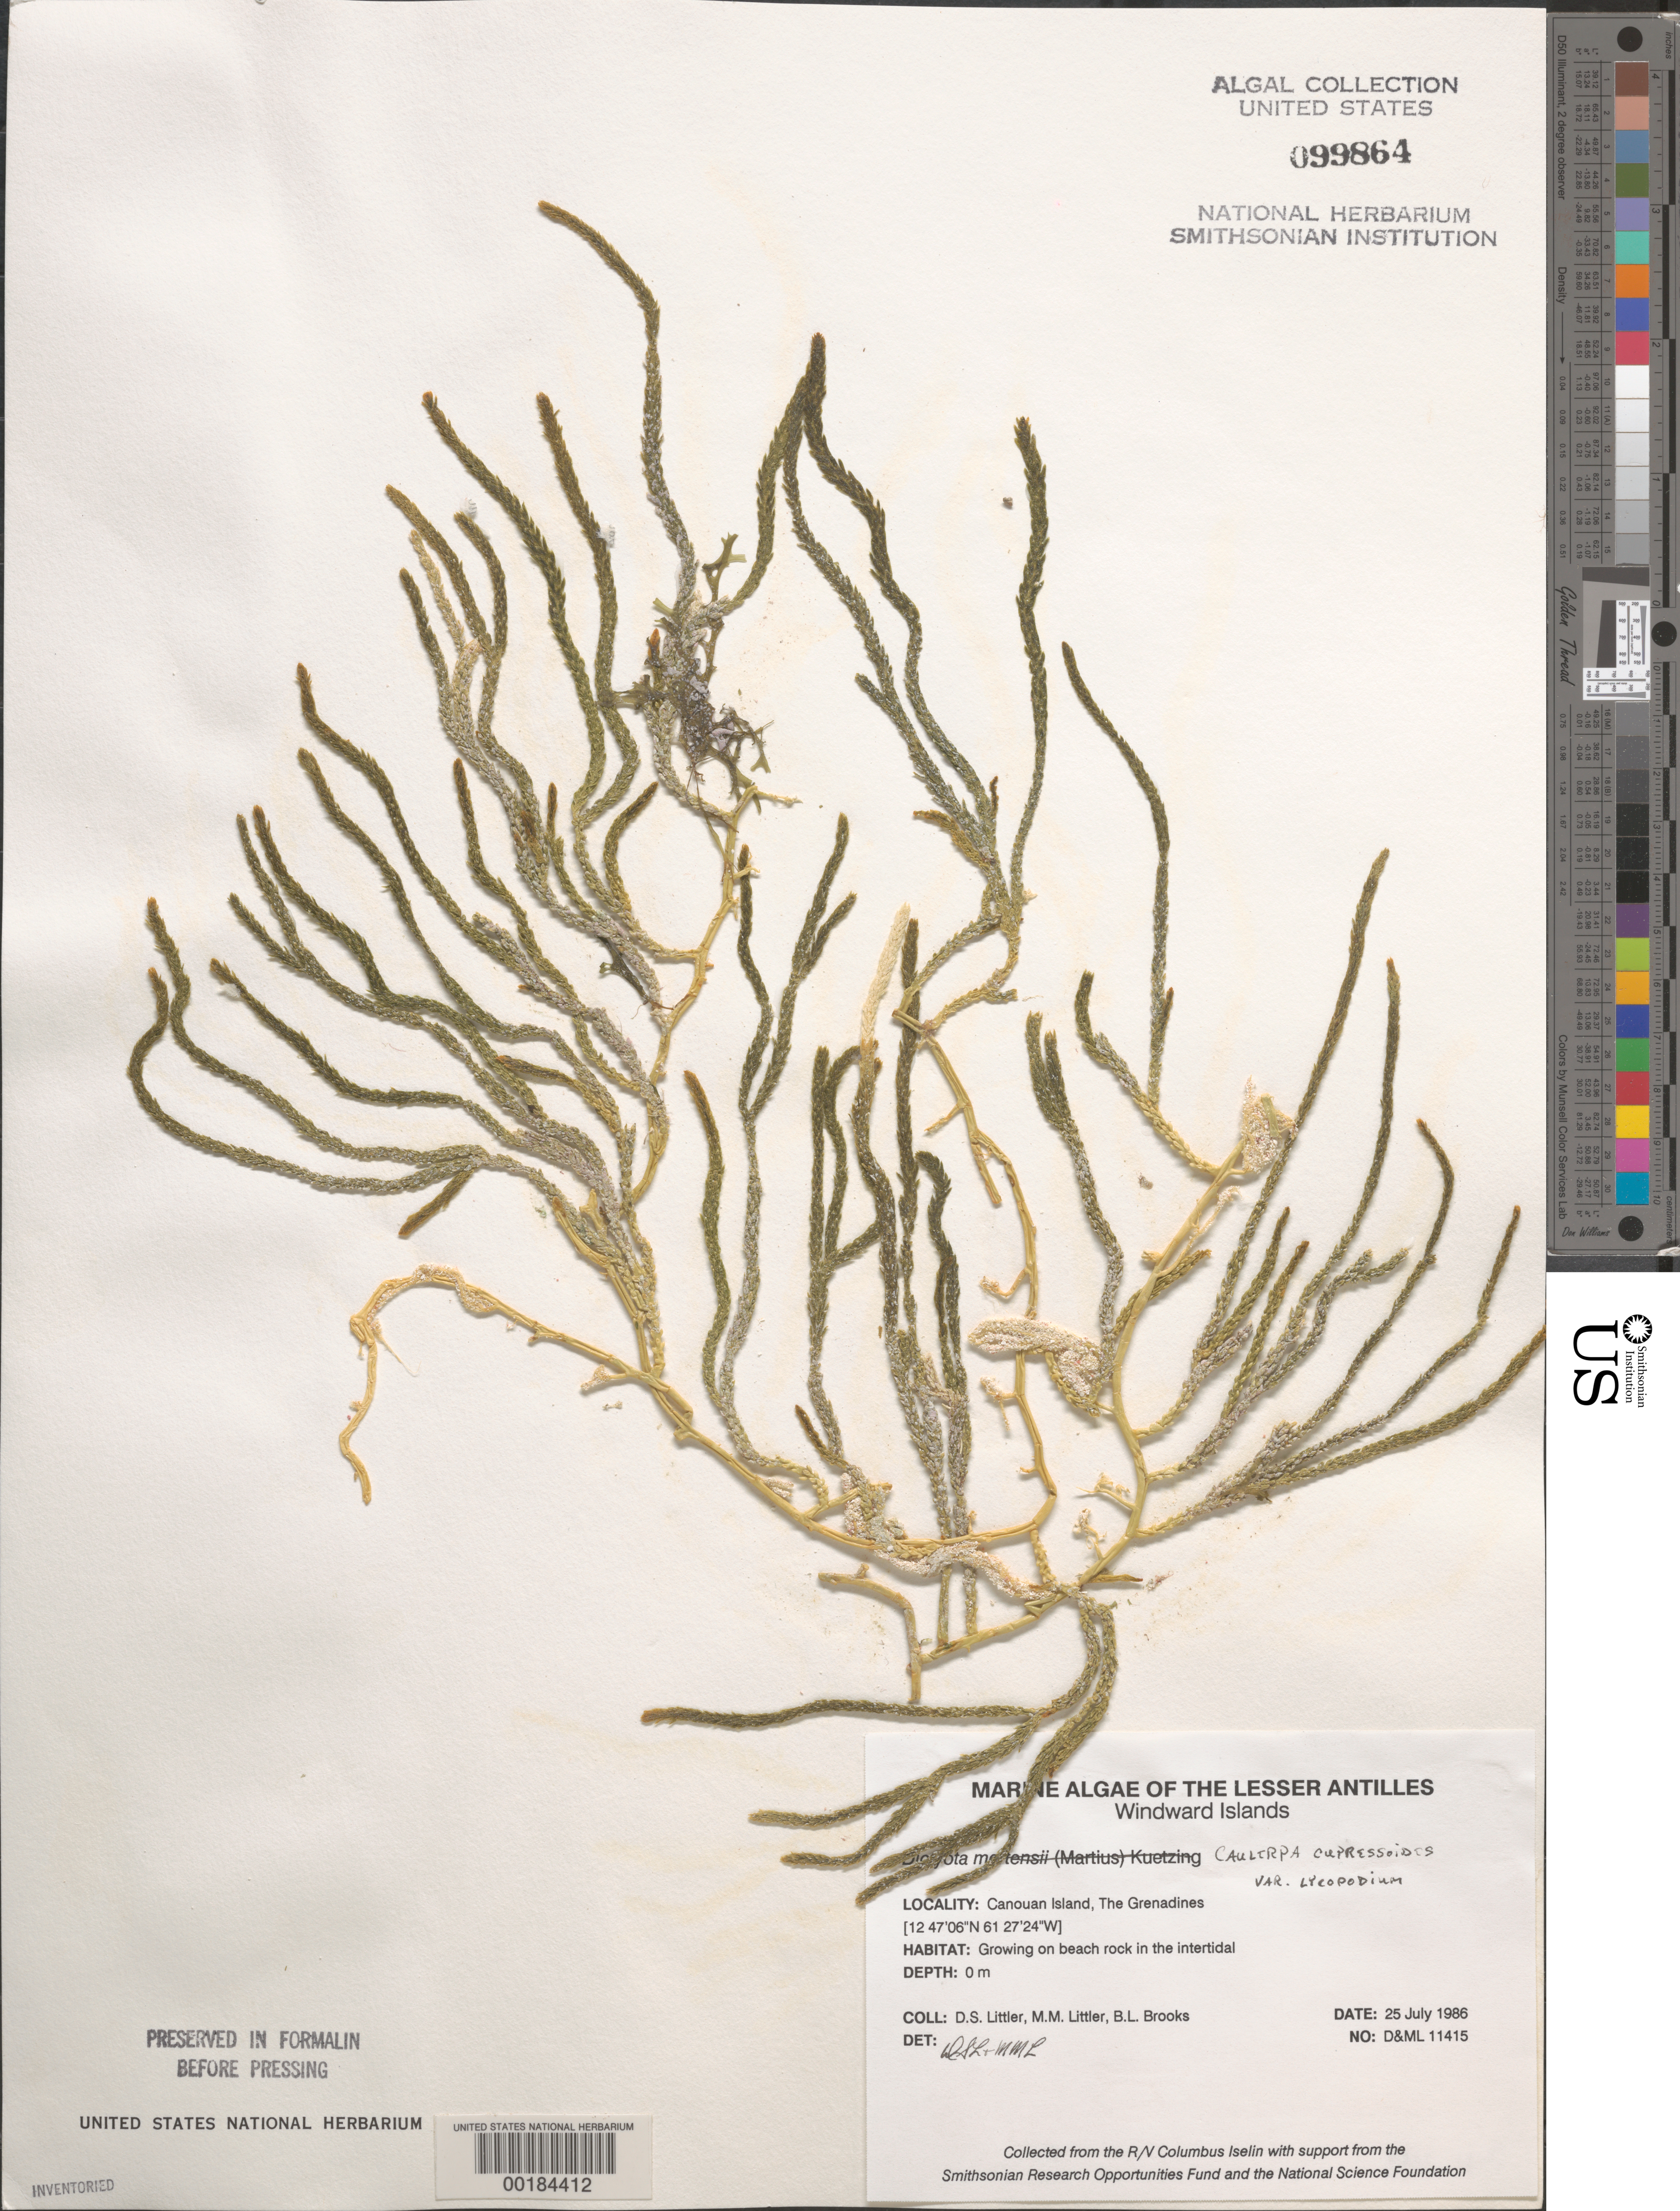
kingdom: Plantae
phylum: Chlorophyta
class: Ulvophyceae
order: Bryopsidales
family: Caulerpaceae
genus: Caulerpa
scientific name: Caulerpa cupressoides var. lycopodium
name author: Weber Bosse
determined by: Littler, D. S.; Littler, M. M.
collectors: D. S. Littler, M. M. Littler & B. Brooks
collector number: D&ML 11415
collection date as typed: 25 Jul 1986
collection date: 1986-07-25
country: St. Vincent - Grenadines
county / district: Grenadines Parish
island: Canouan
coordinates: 12 47' 06" N, 61 27' 24" W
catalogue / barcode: US 99864